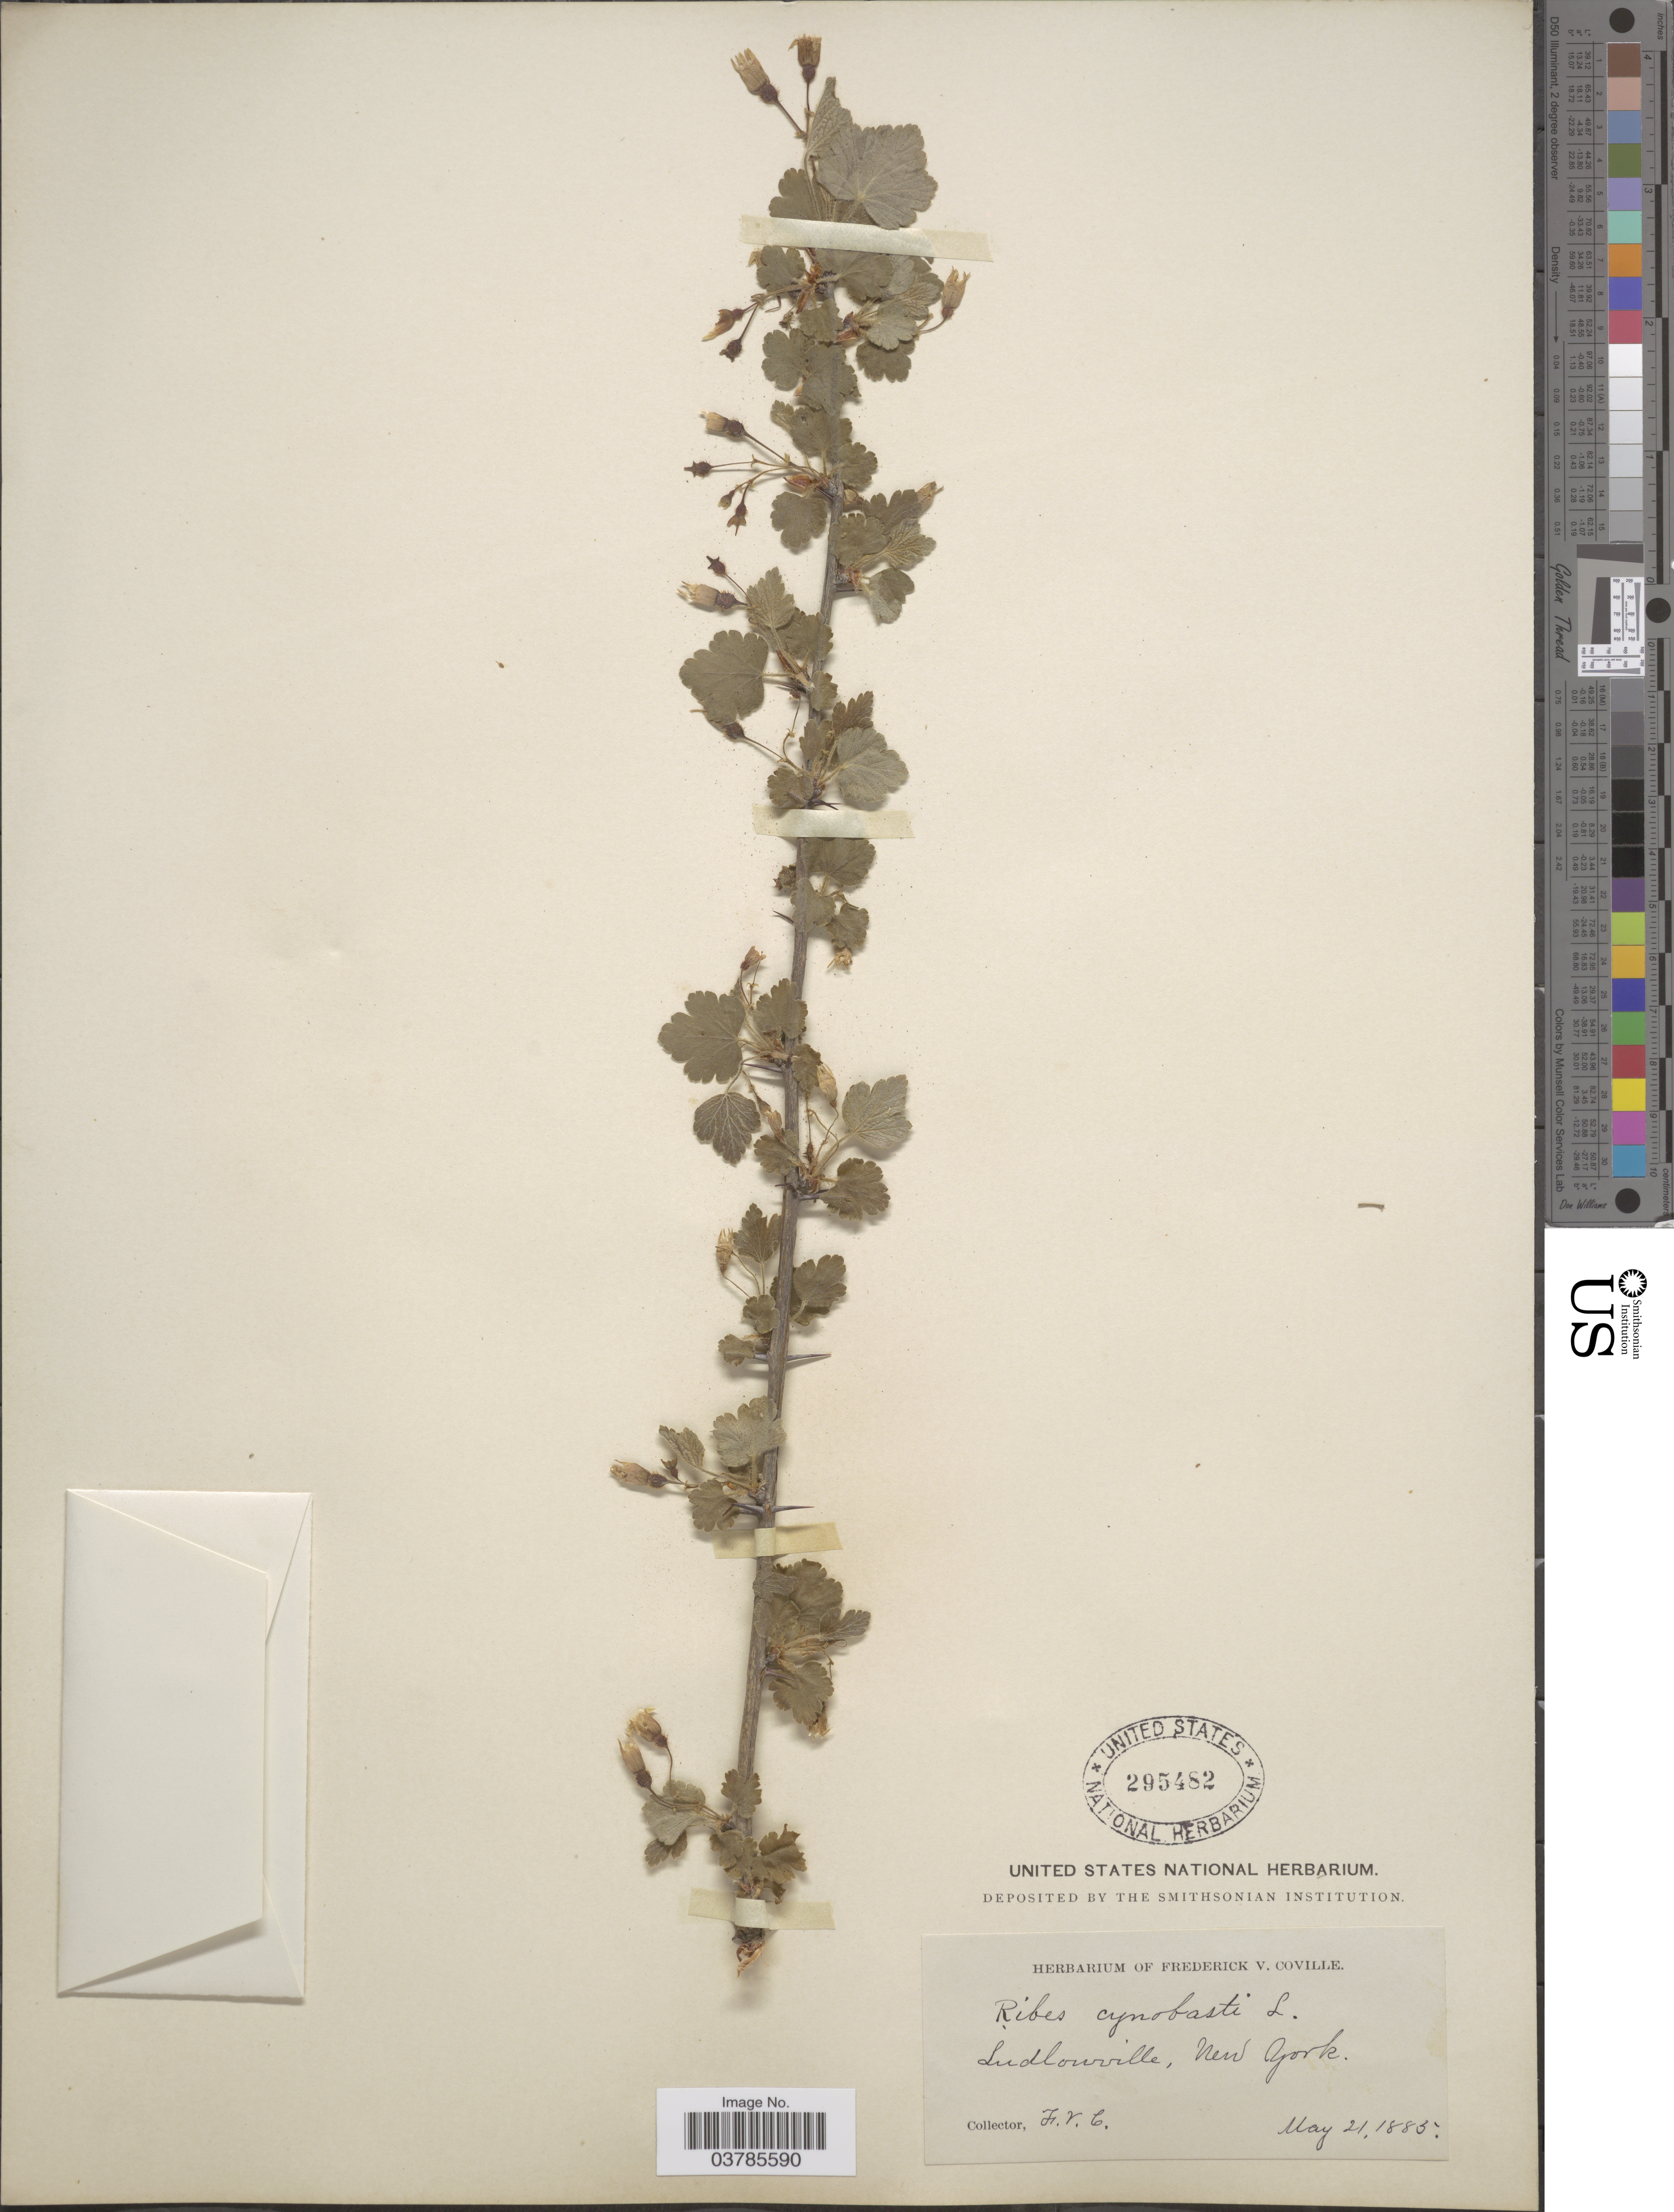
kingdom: Plantae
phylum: Tracheophyta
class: Magnoliopsida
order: Saxifragales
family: Grossulariaceae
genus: Ribes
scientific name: Ribes cynosbati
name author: L.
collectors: F. V. Coville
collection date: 1885-05-21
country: United States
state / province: New York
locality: Ludlowville.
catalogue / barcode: US 295482